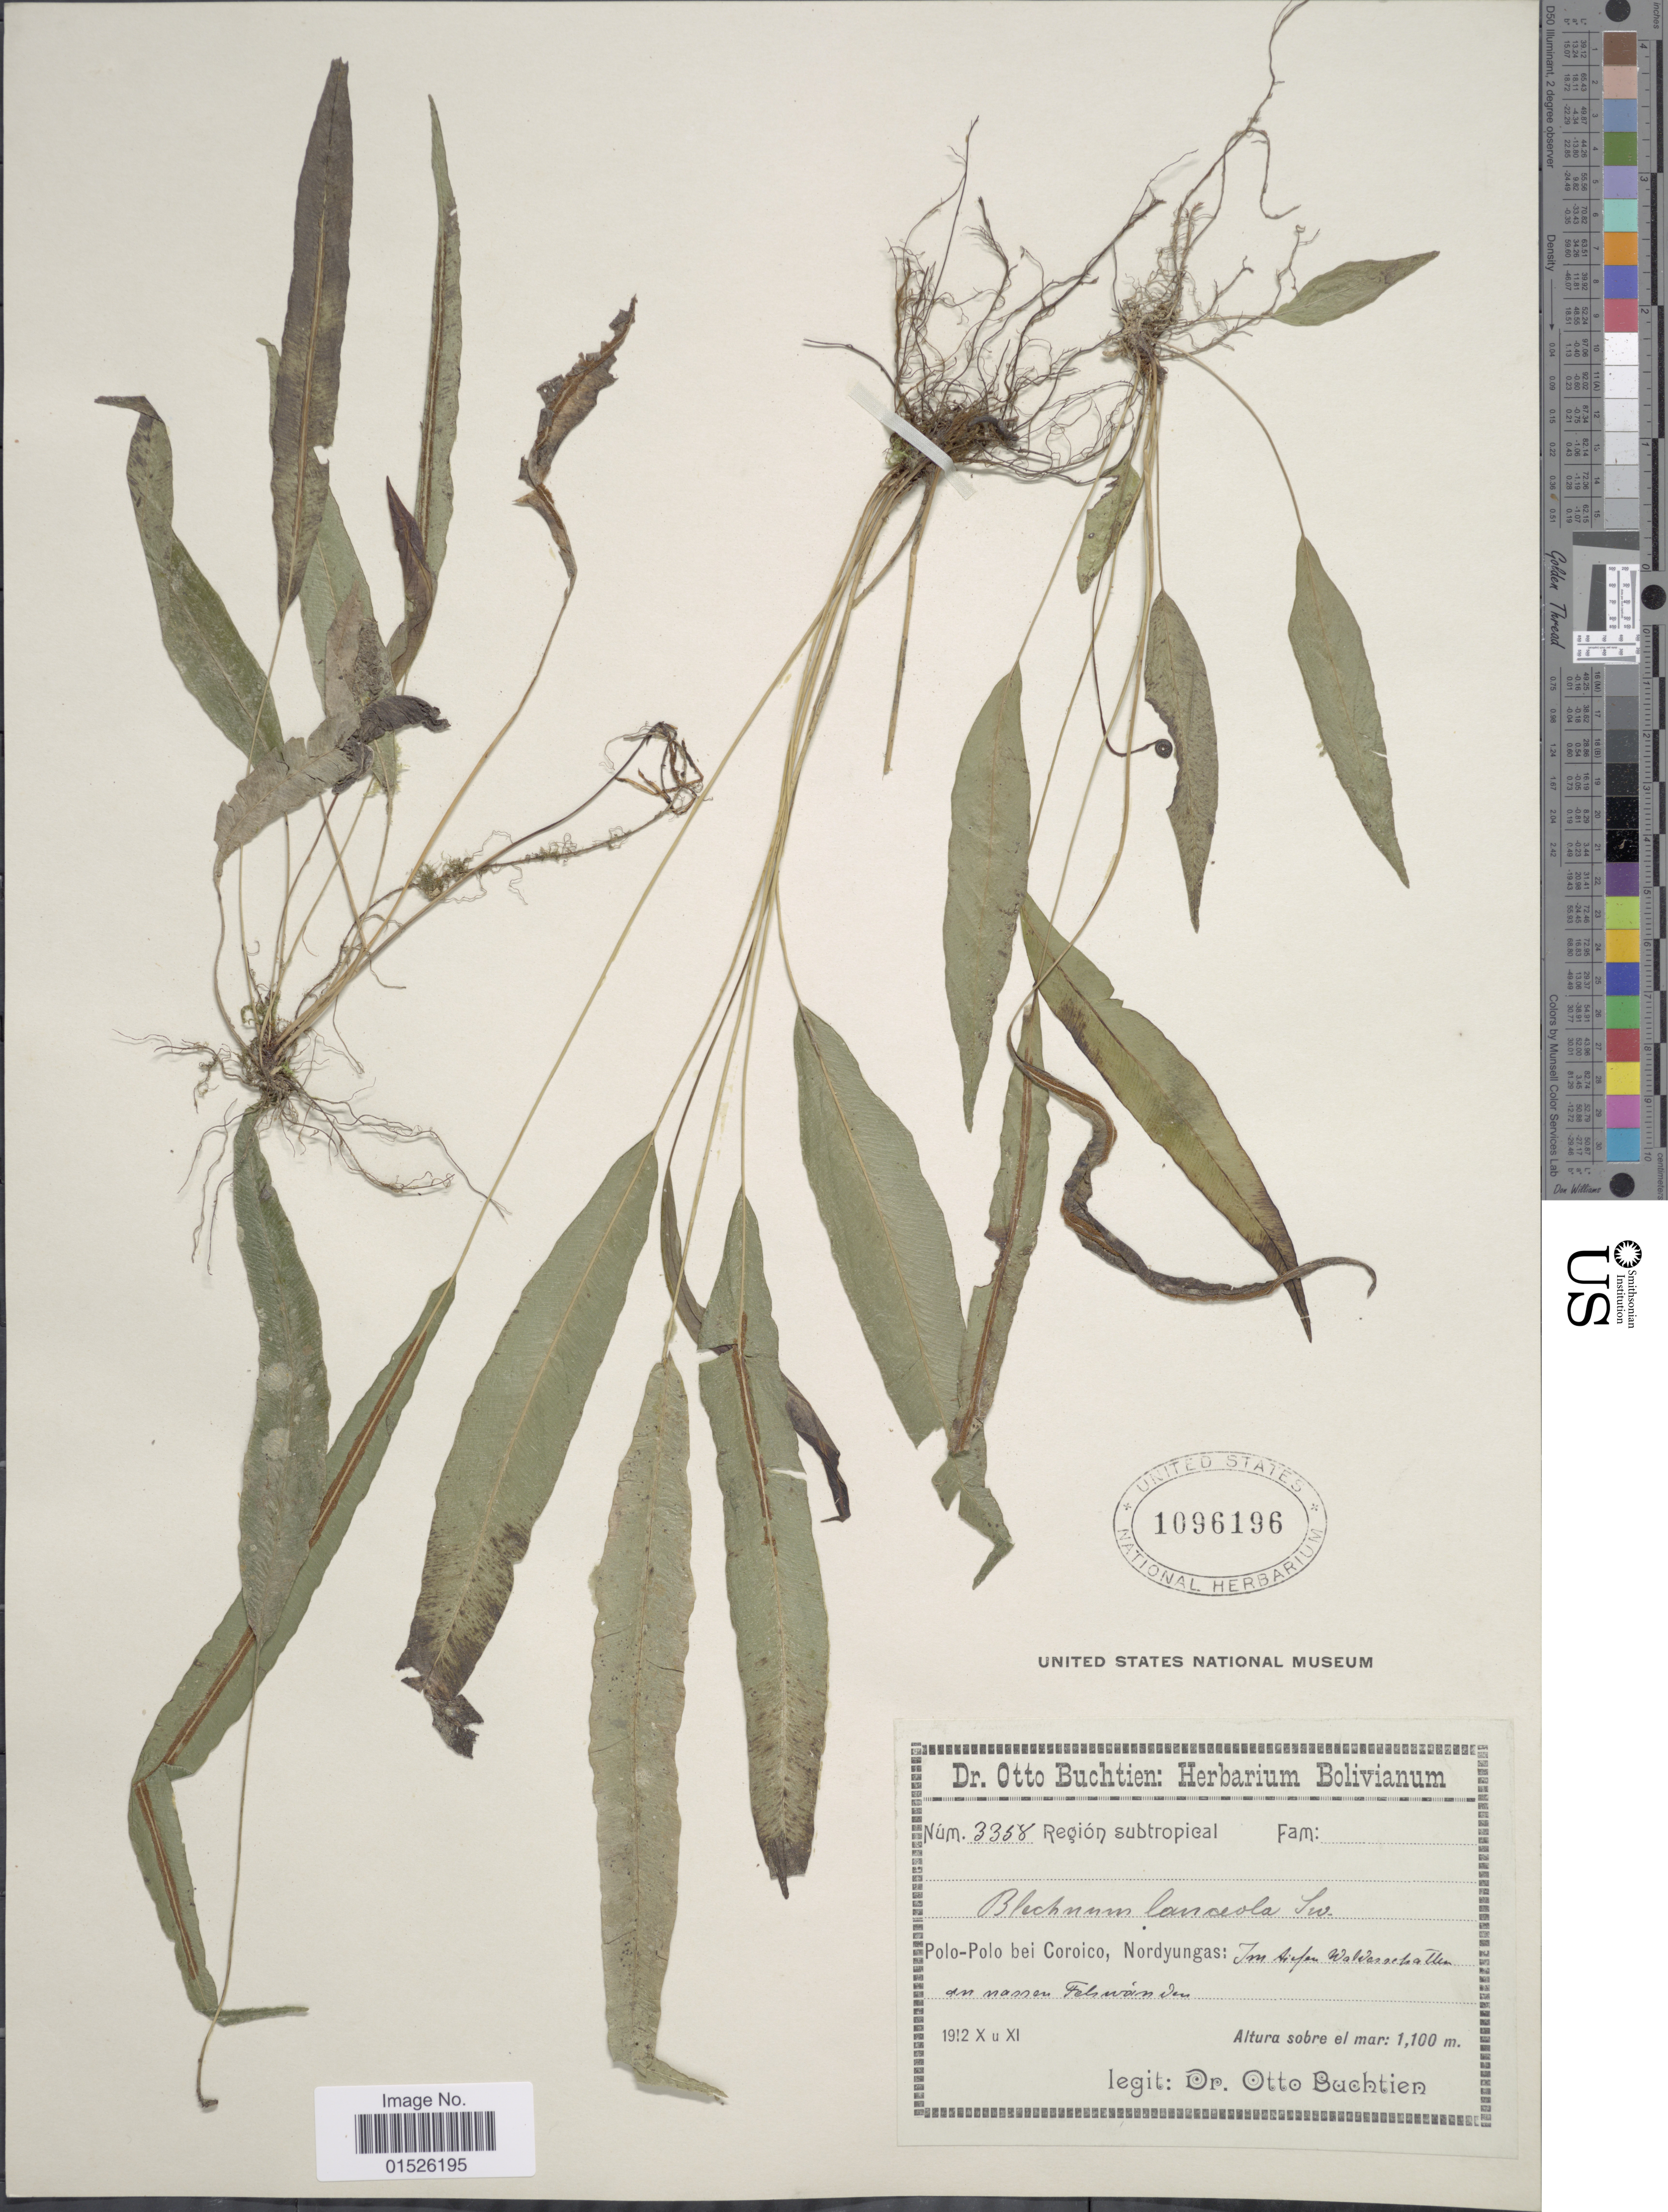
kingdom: Plantae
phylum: Tracheophyta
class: Polypodiopsida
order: Polypodiales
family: Blechnaceae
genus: Blechnum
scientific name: Blechnum lanceola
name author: Sw.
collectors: O. Buchtien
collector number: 3358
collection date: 1912-10/1912-11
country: Bolivia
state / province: La Paz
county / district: Nor Yungas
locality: Polo-Polo bei Coroico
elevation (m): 1100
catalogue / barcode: US 1096196